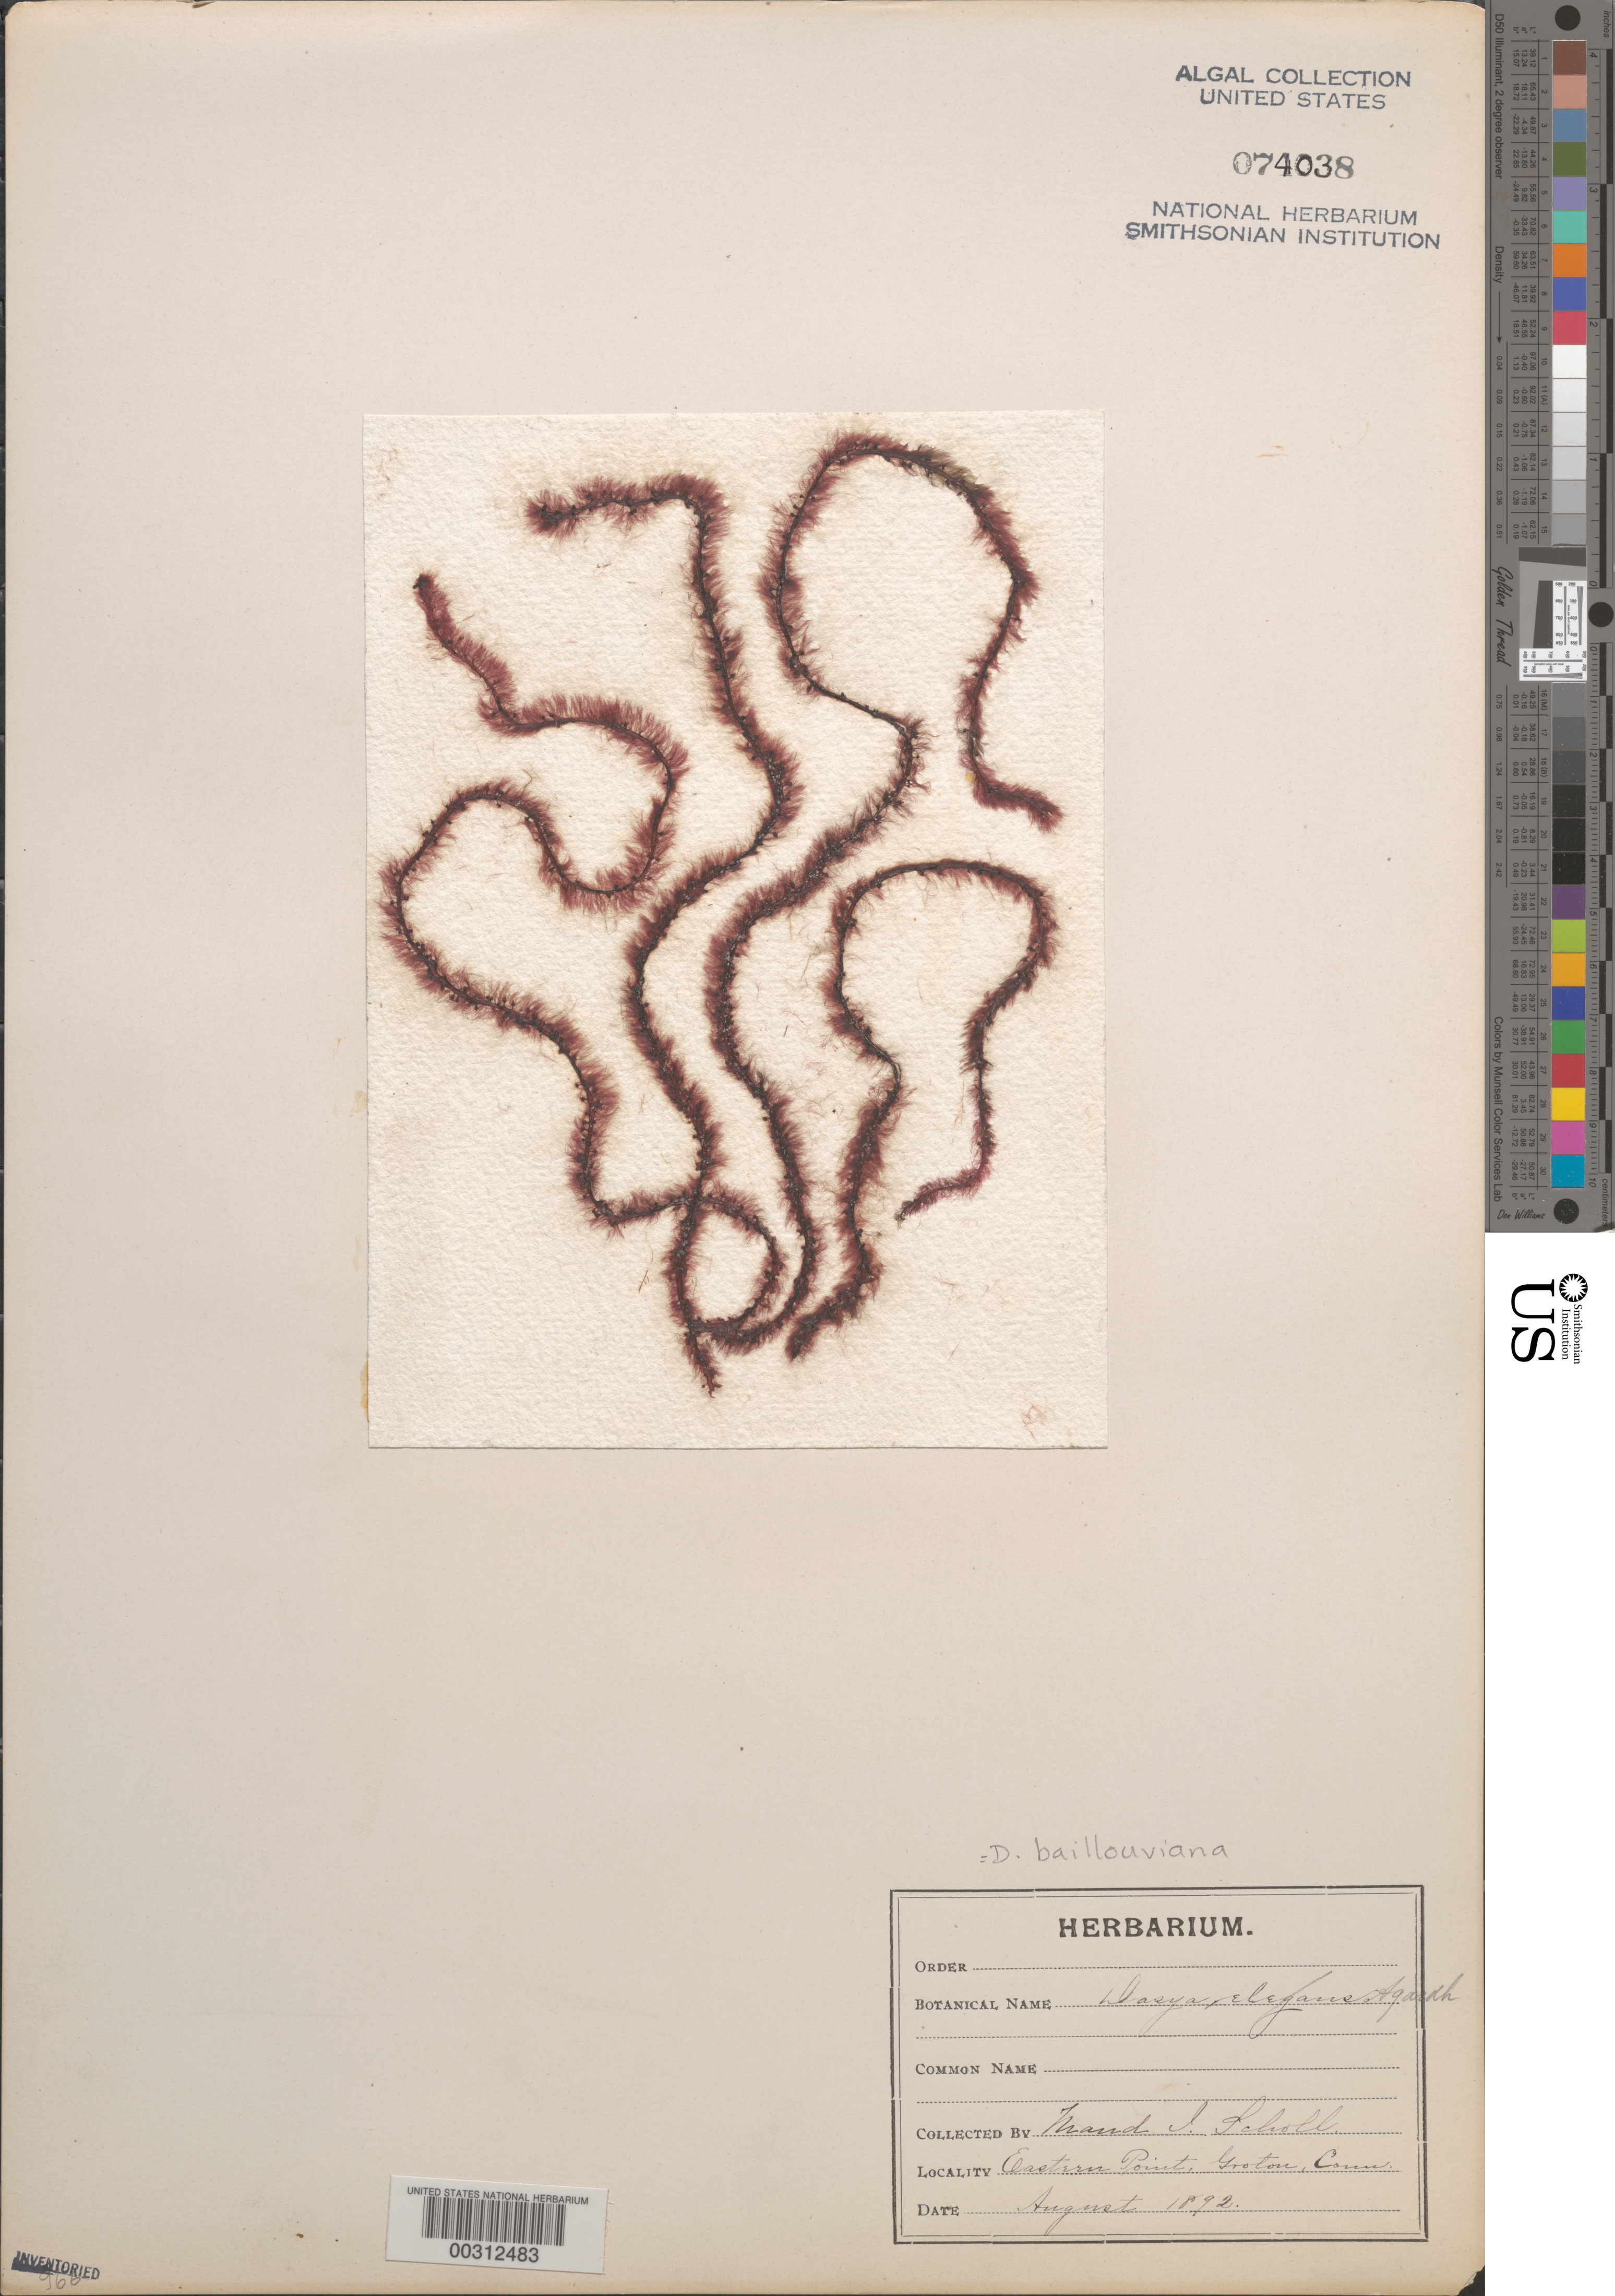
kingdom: Plantae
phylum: Rhodophyta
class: Florideophyceae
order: Ceramiales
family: Dasyaceae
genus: Dasya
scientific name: Dasya pedicellata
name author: (C. Agardh) C. Agardh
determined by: Algae name updating Project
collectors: M. Scholl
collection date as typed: Aug 1892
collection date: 1892-08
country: United States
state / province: Connecticut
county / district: New London County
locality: Eastern Point, Groton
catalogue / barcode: US 74038